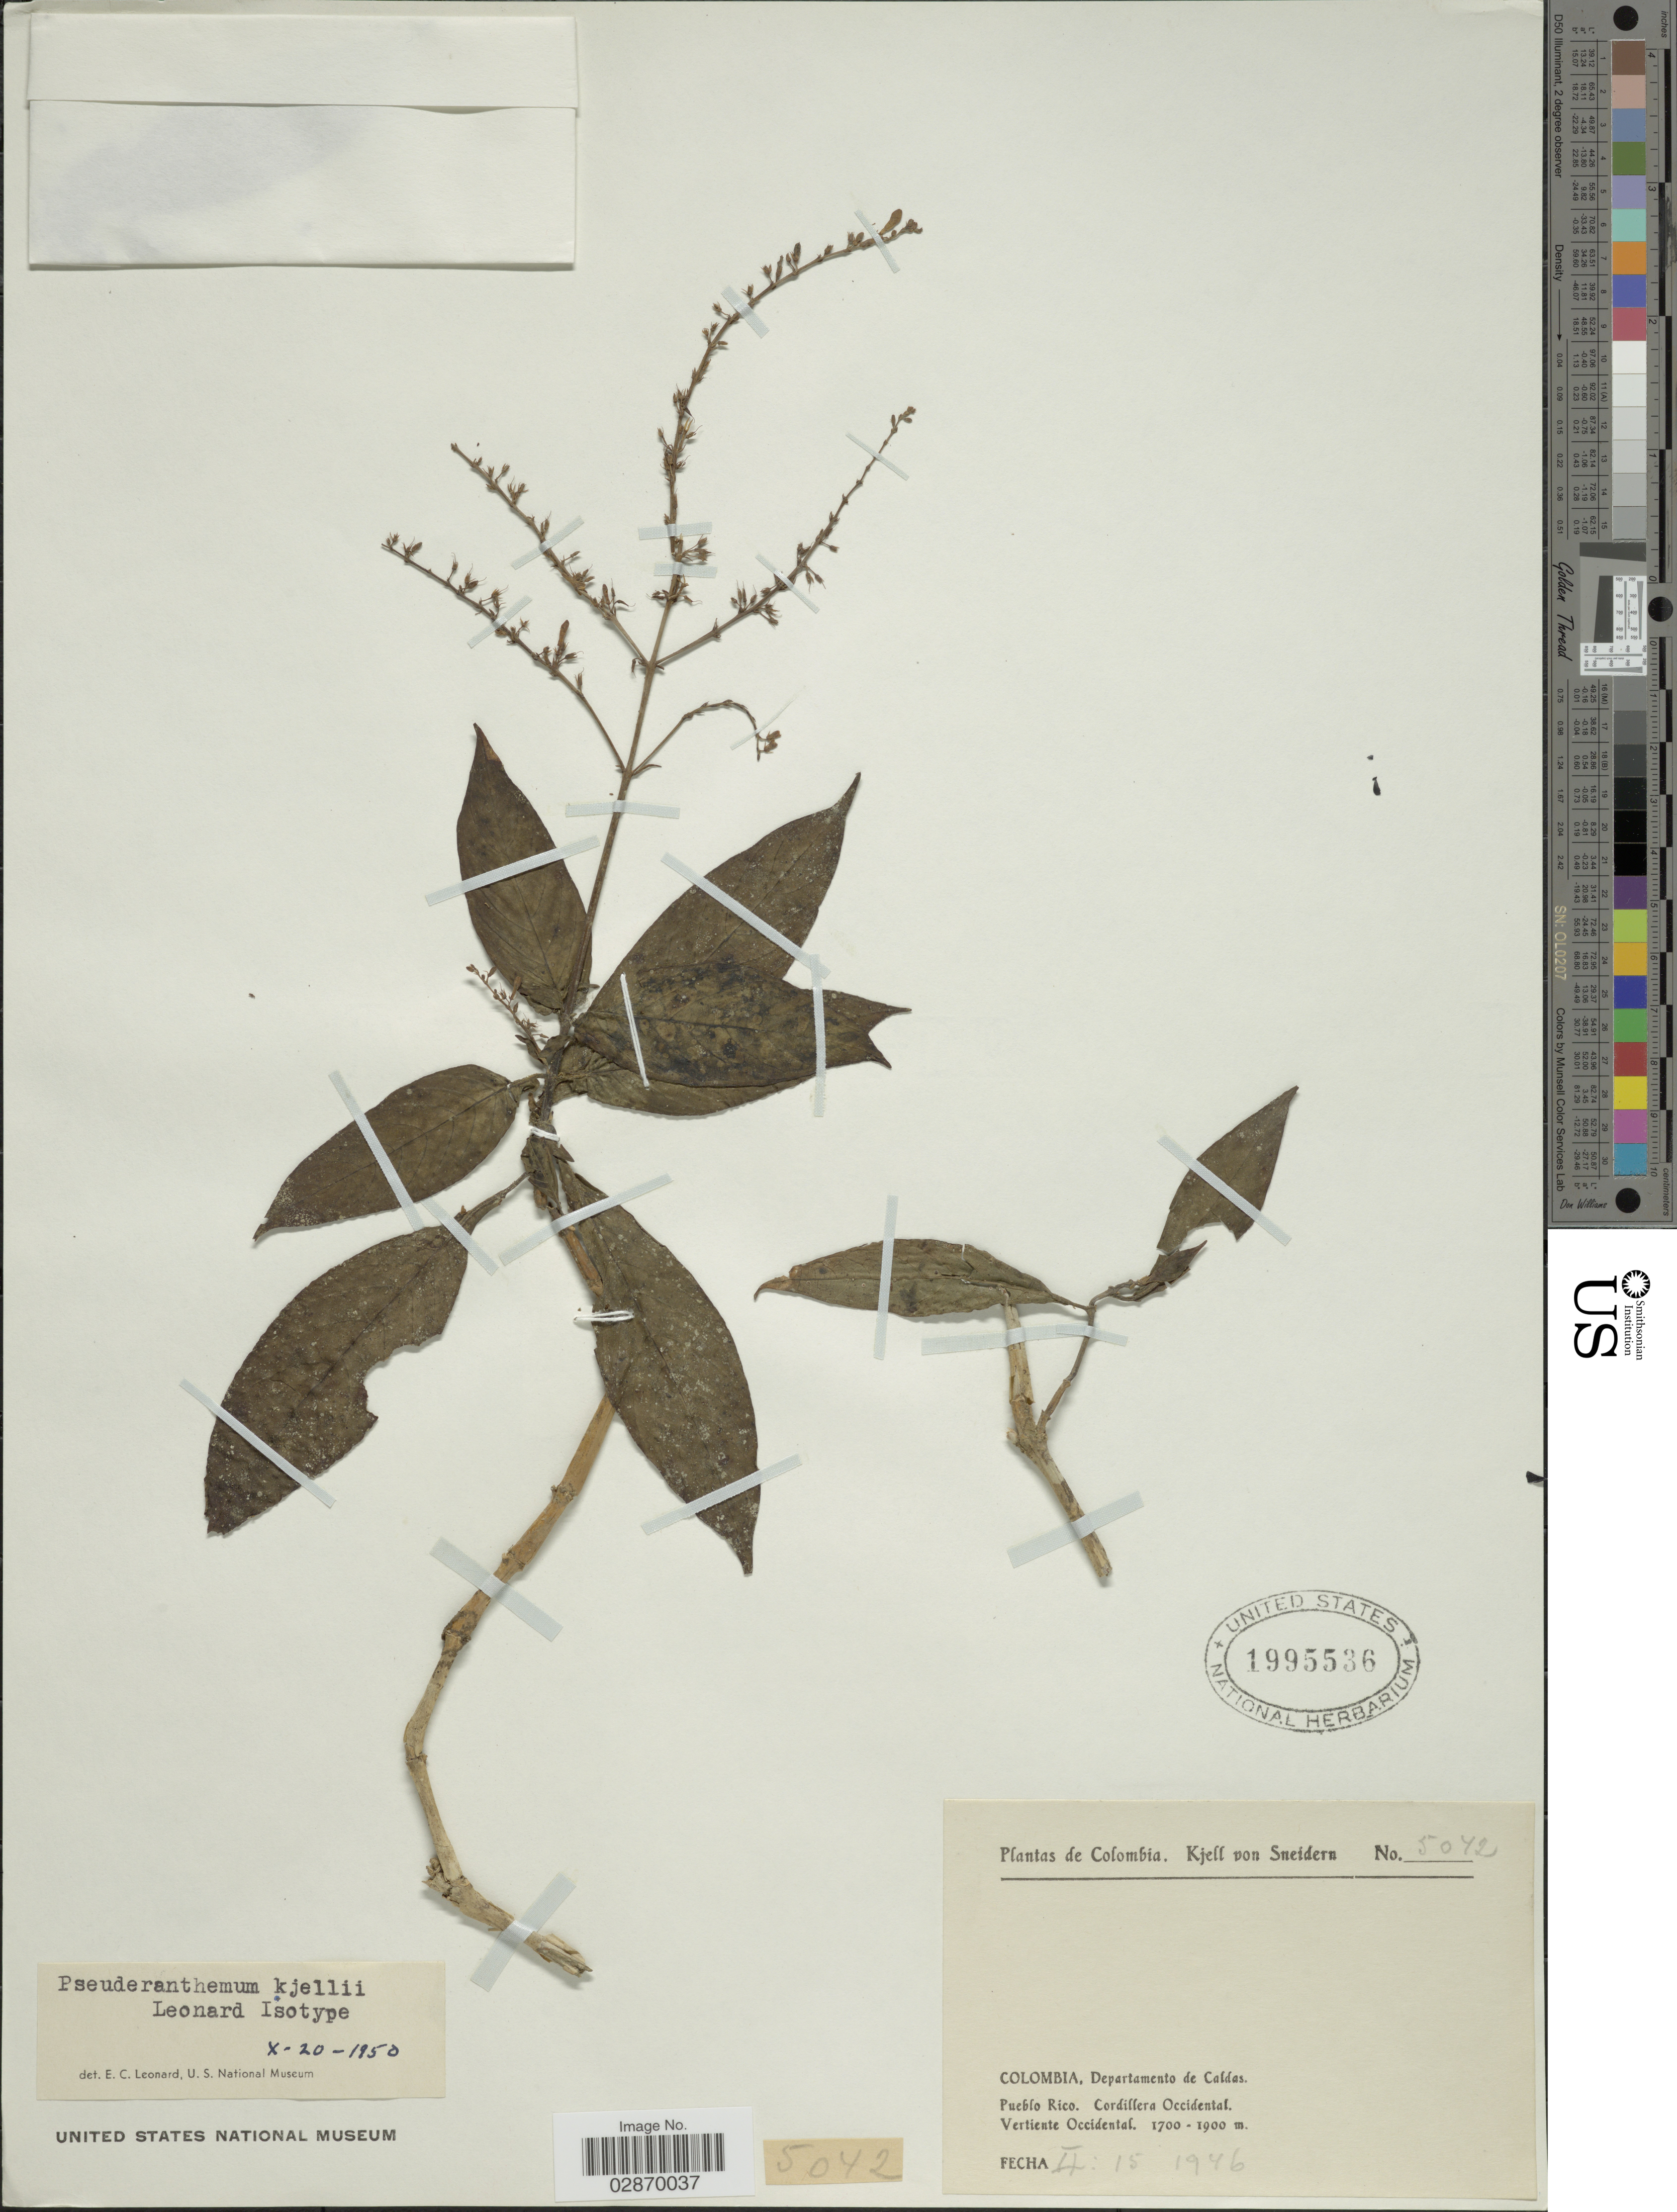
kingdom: Plantae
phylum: Tracheophyta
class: Magnoliopsida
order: Lamiales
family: Acanthaceae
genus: Pseuderanthemum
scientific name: Pseuderanthemum sneidernii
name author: Leonard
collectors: K. von Sneidern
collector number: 5042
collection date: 1946-02-15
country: Colombia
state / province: Caldas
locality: Departamento de Caldas, Pueblo Rico, Cordillera Occidental, Vertiente Occidental.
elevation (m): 1700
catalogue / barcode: US 1995536